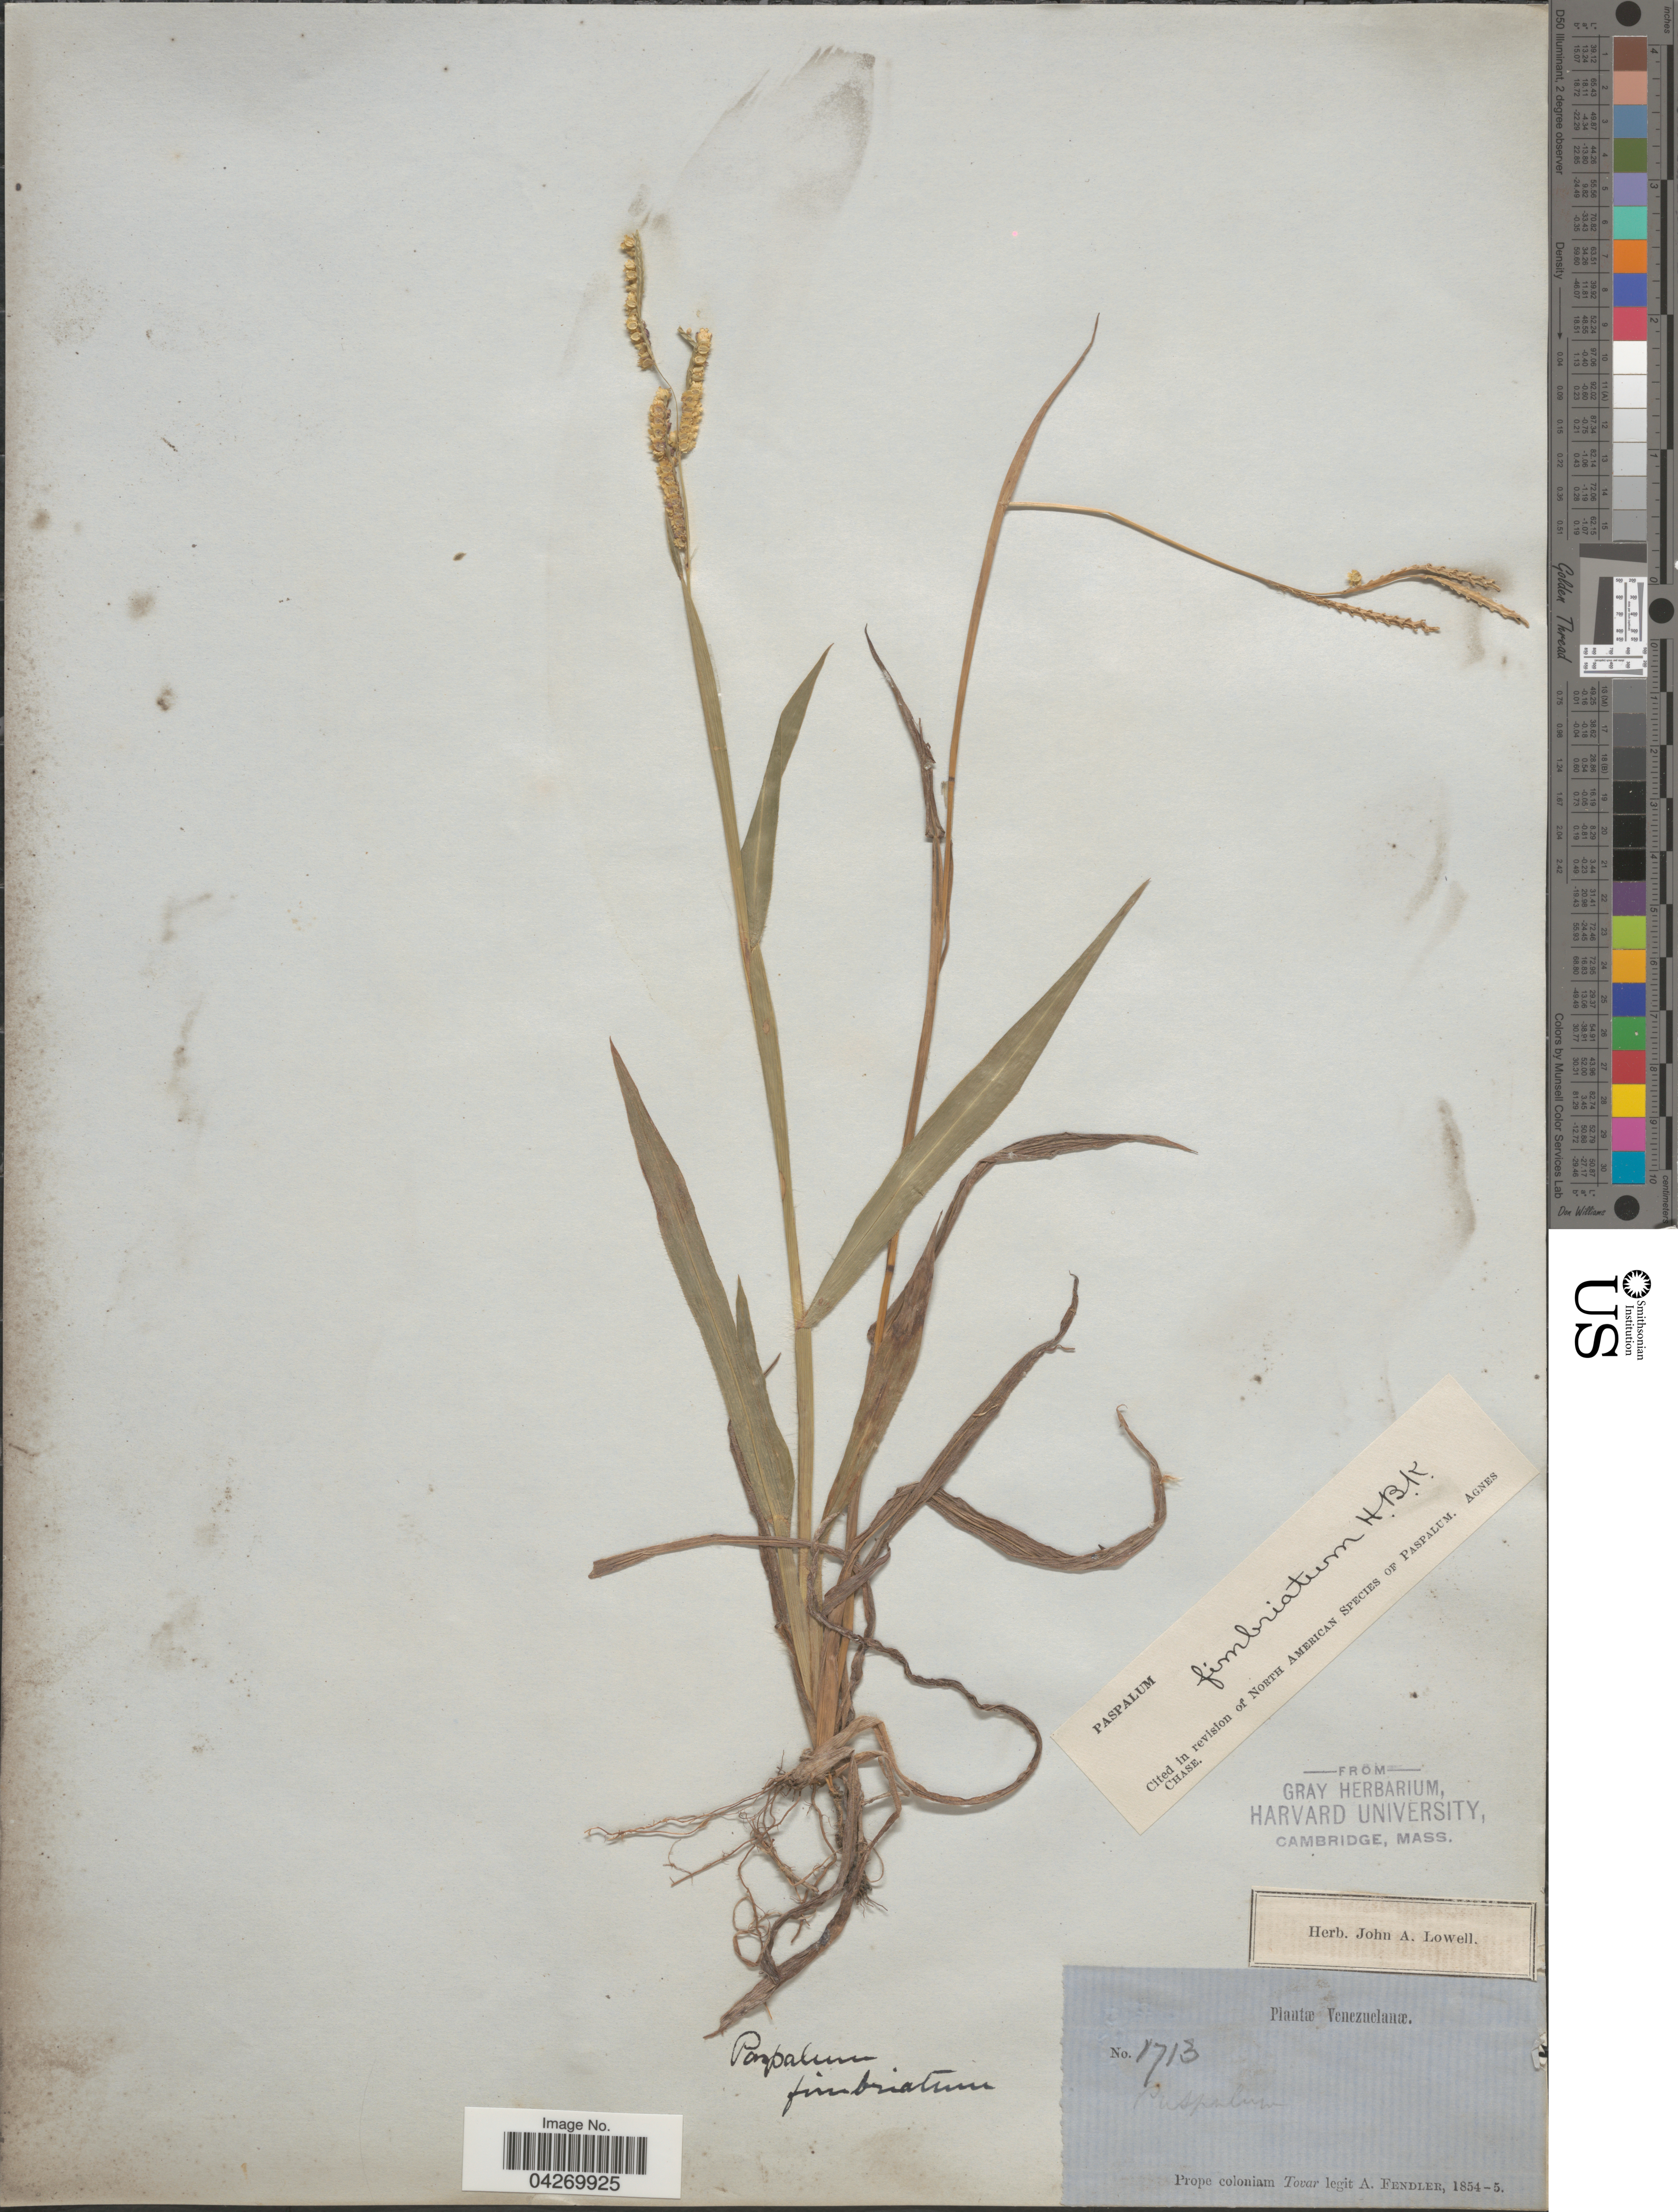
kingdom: Plantae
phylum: Tracheophyta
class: Liliopsida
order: Poales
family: Poaceae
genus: Paspalum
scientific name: Paspalum fimbriatum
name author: Kunth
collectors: A. Fendler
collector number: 1713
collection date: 1854/1855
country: Venezuela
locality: Prope coloniam Tovar.